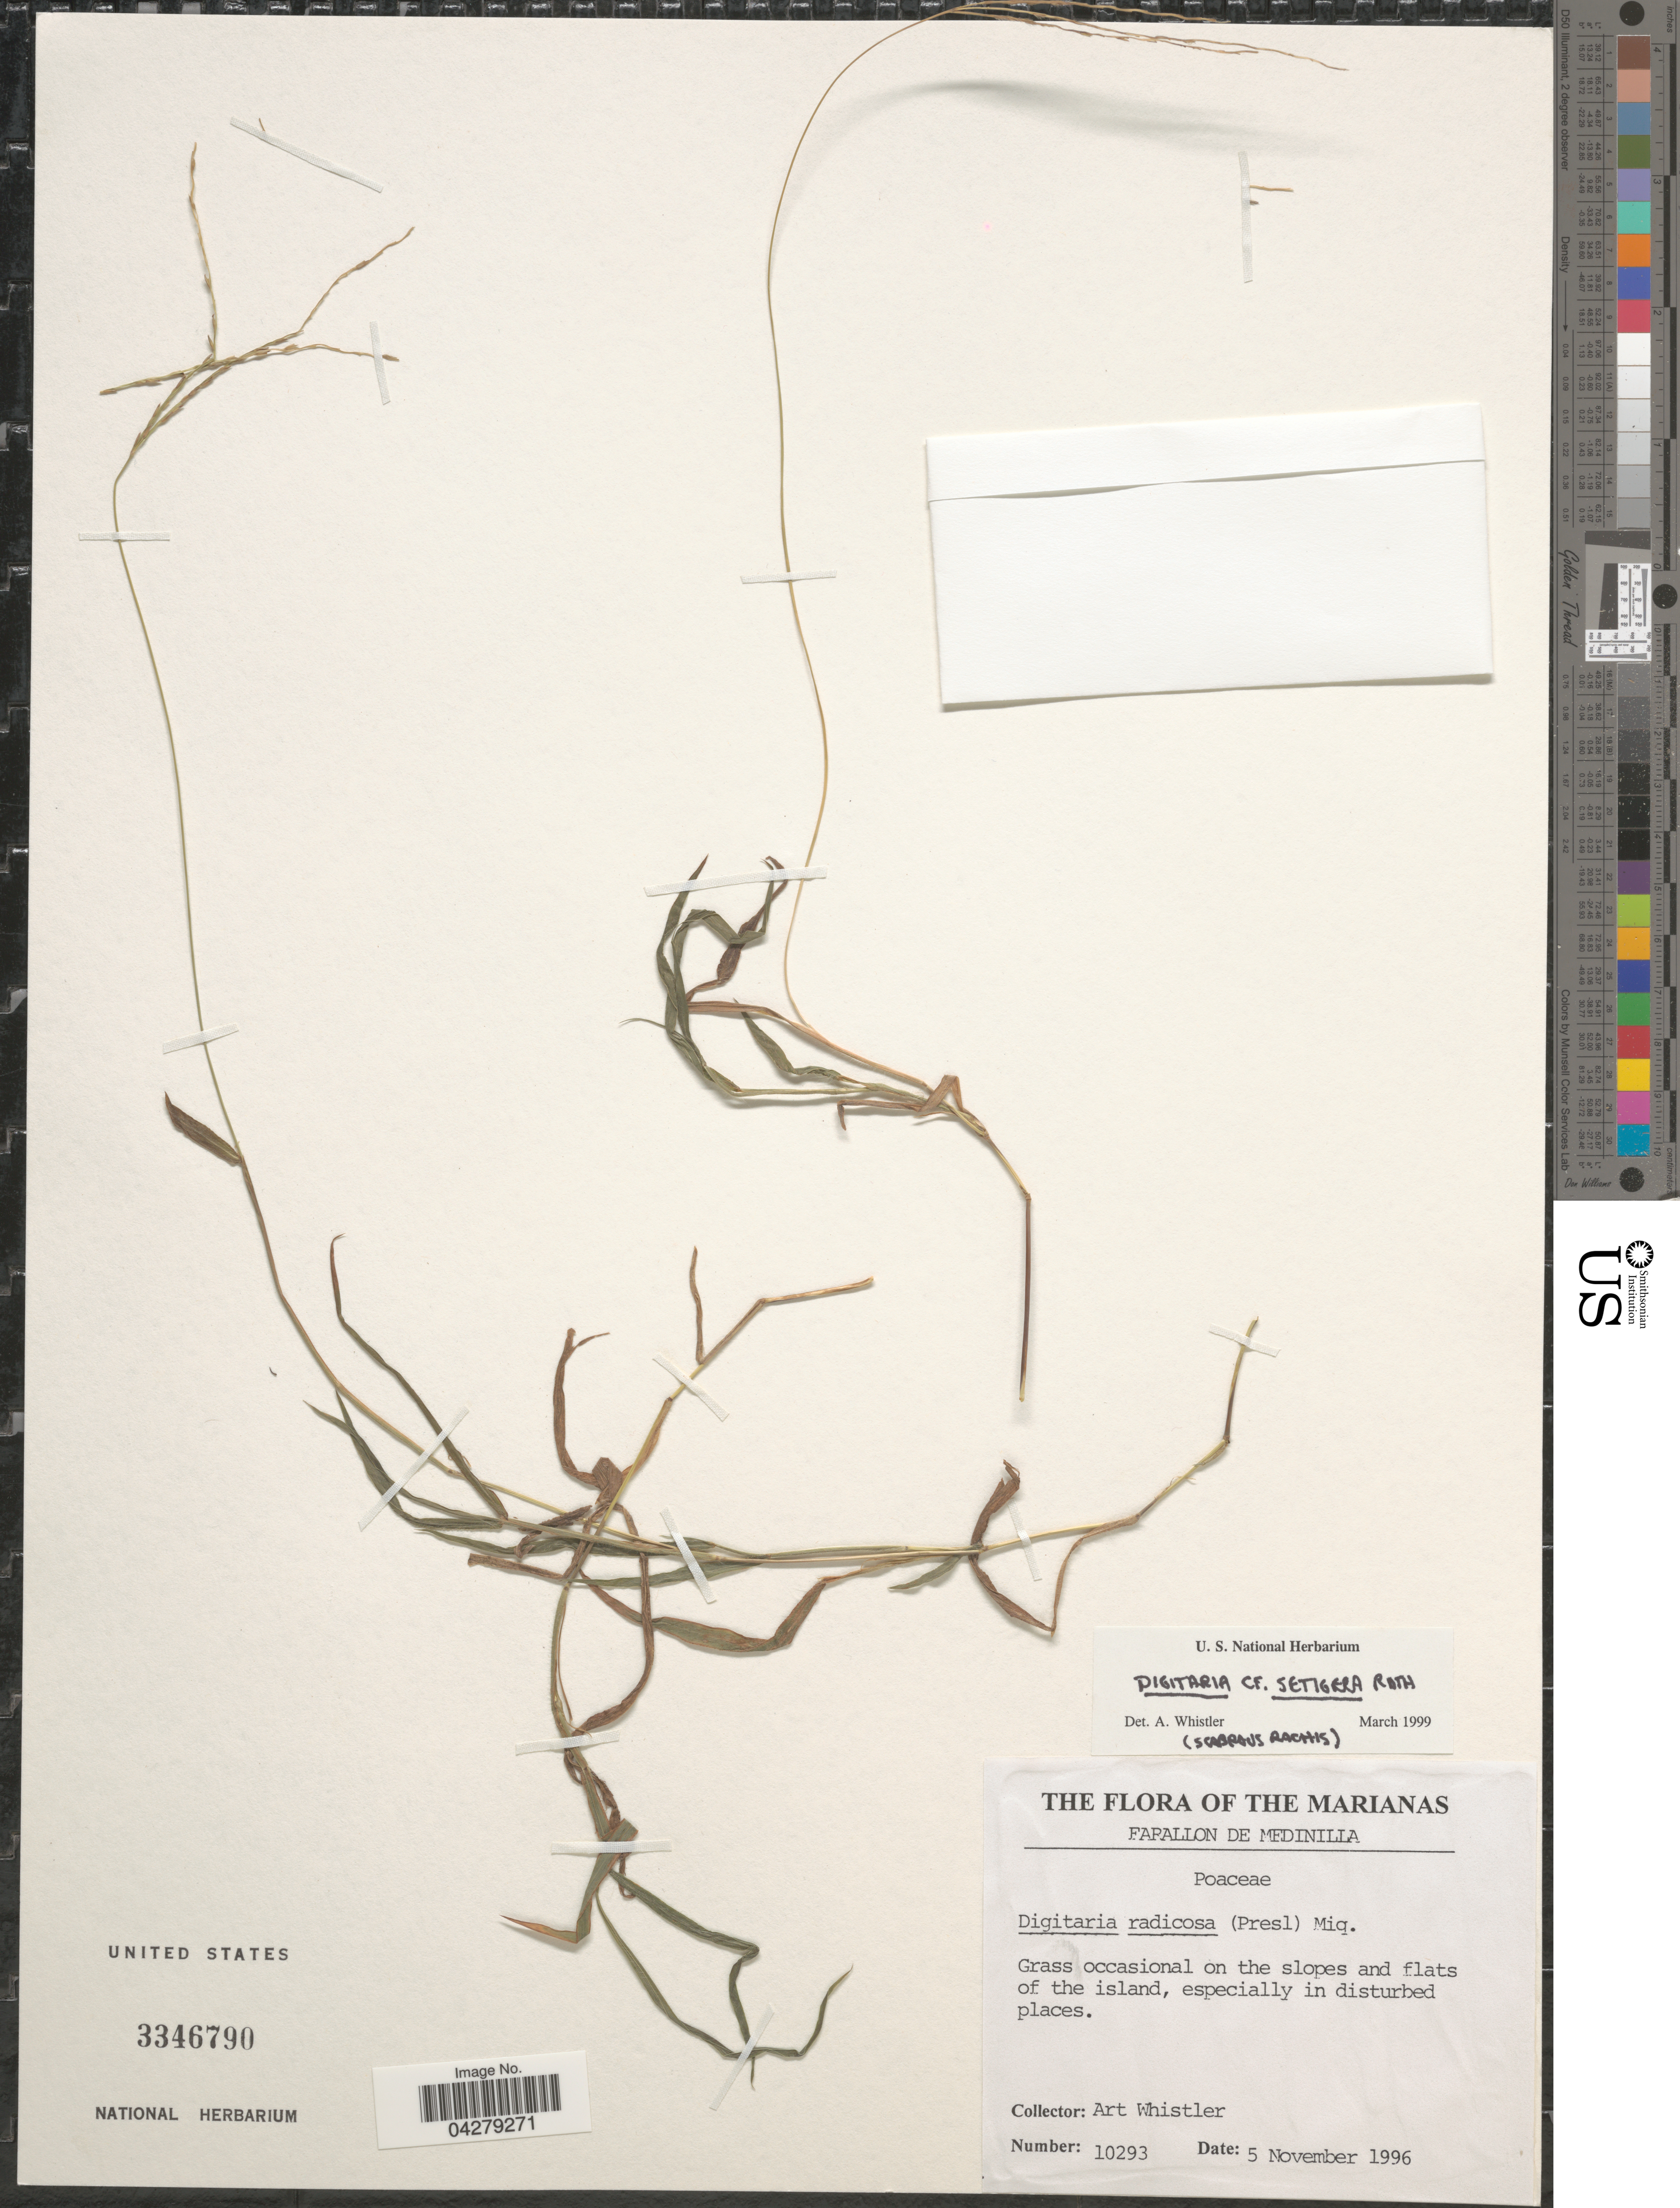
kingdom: Plantae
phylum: Tracheophyta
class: Liliopsida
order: Poales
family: Poaceae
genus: Digitaria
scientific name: Digitaria setigera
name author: Roth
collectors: A. Whistler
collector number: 10293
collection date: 1996-11-05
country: Northern Mariana Islands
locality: The Marianas. Farapallon de Medinilla.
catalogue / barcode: US 3346790